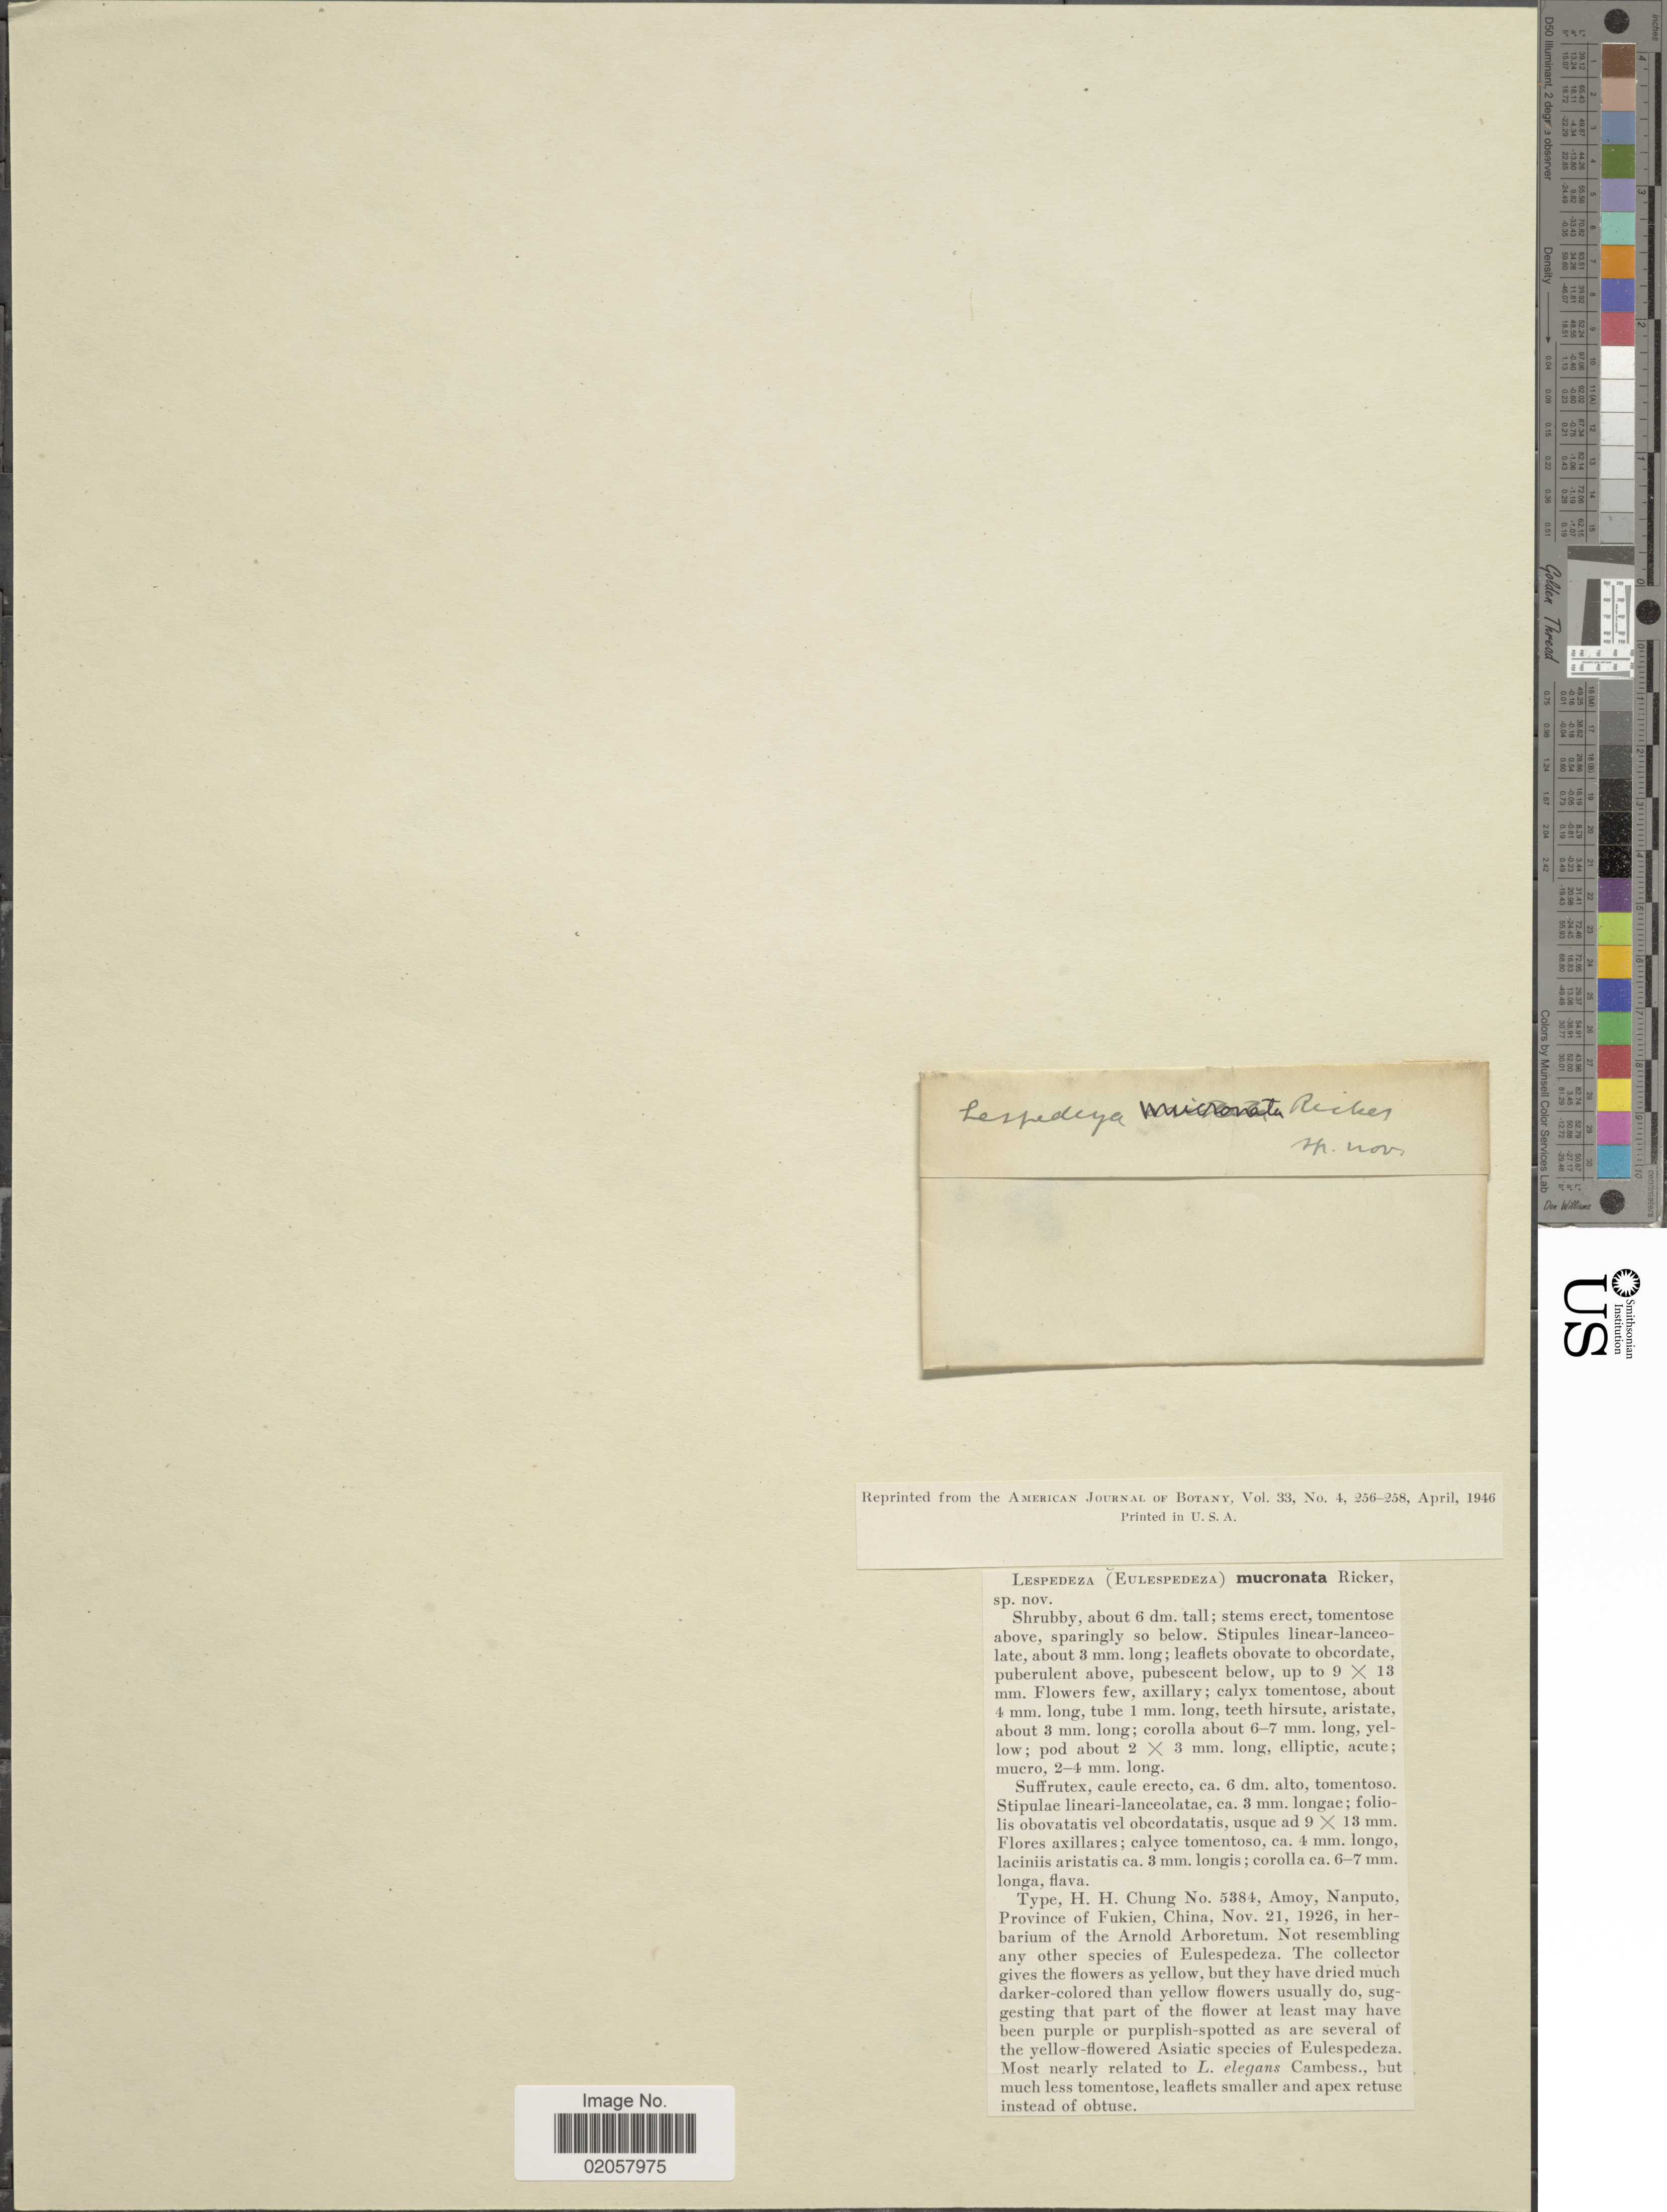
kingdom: Plantae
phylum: Tracheophyta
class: Magnoliopsida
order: Fabales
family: Fabaceae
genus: Lespedeza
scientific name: Lespedeza mucronata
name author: Ricker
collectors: H. Chung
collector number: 5384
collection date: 1926-11-21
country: China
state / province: Fujian